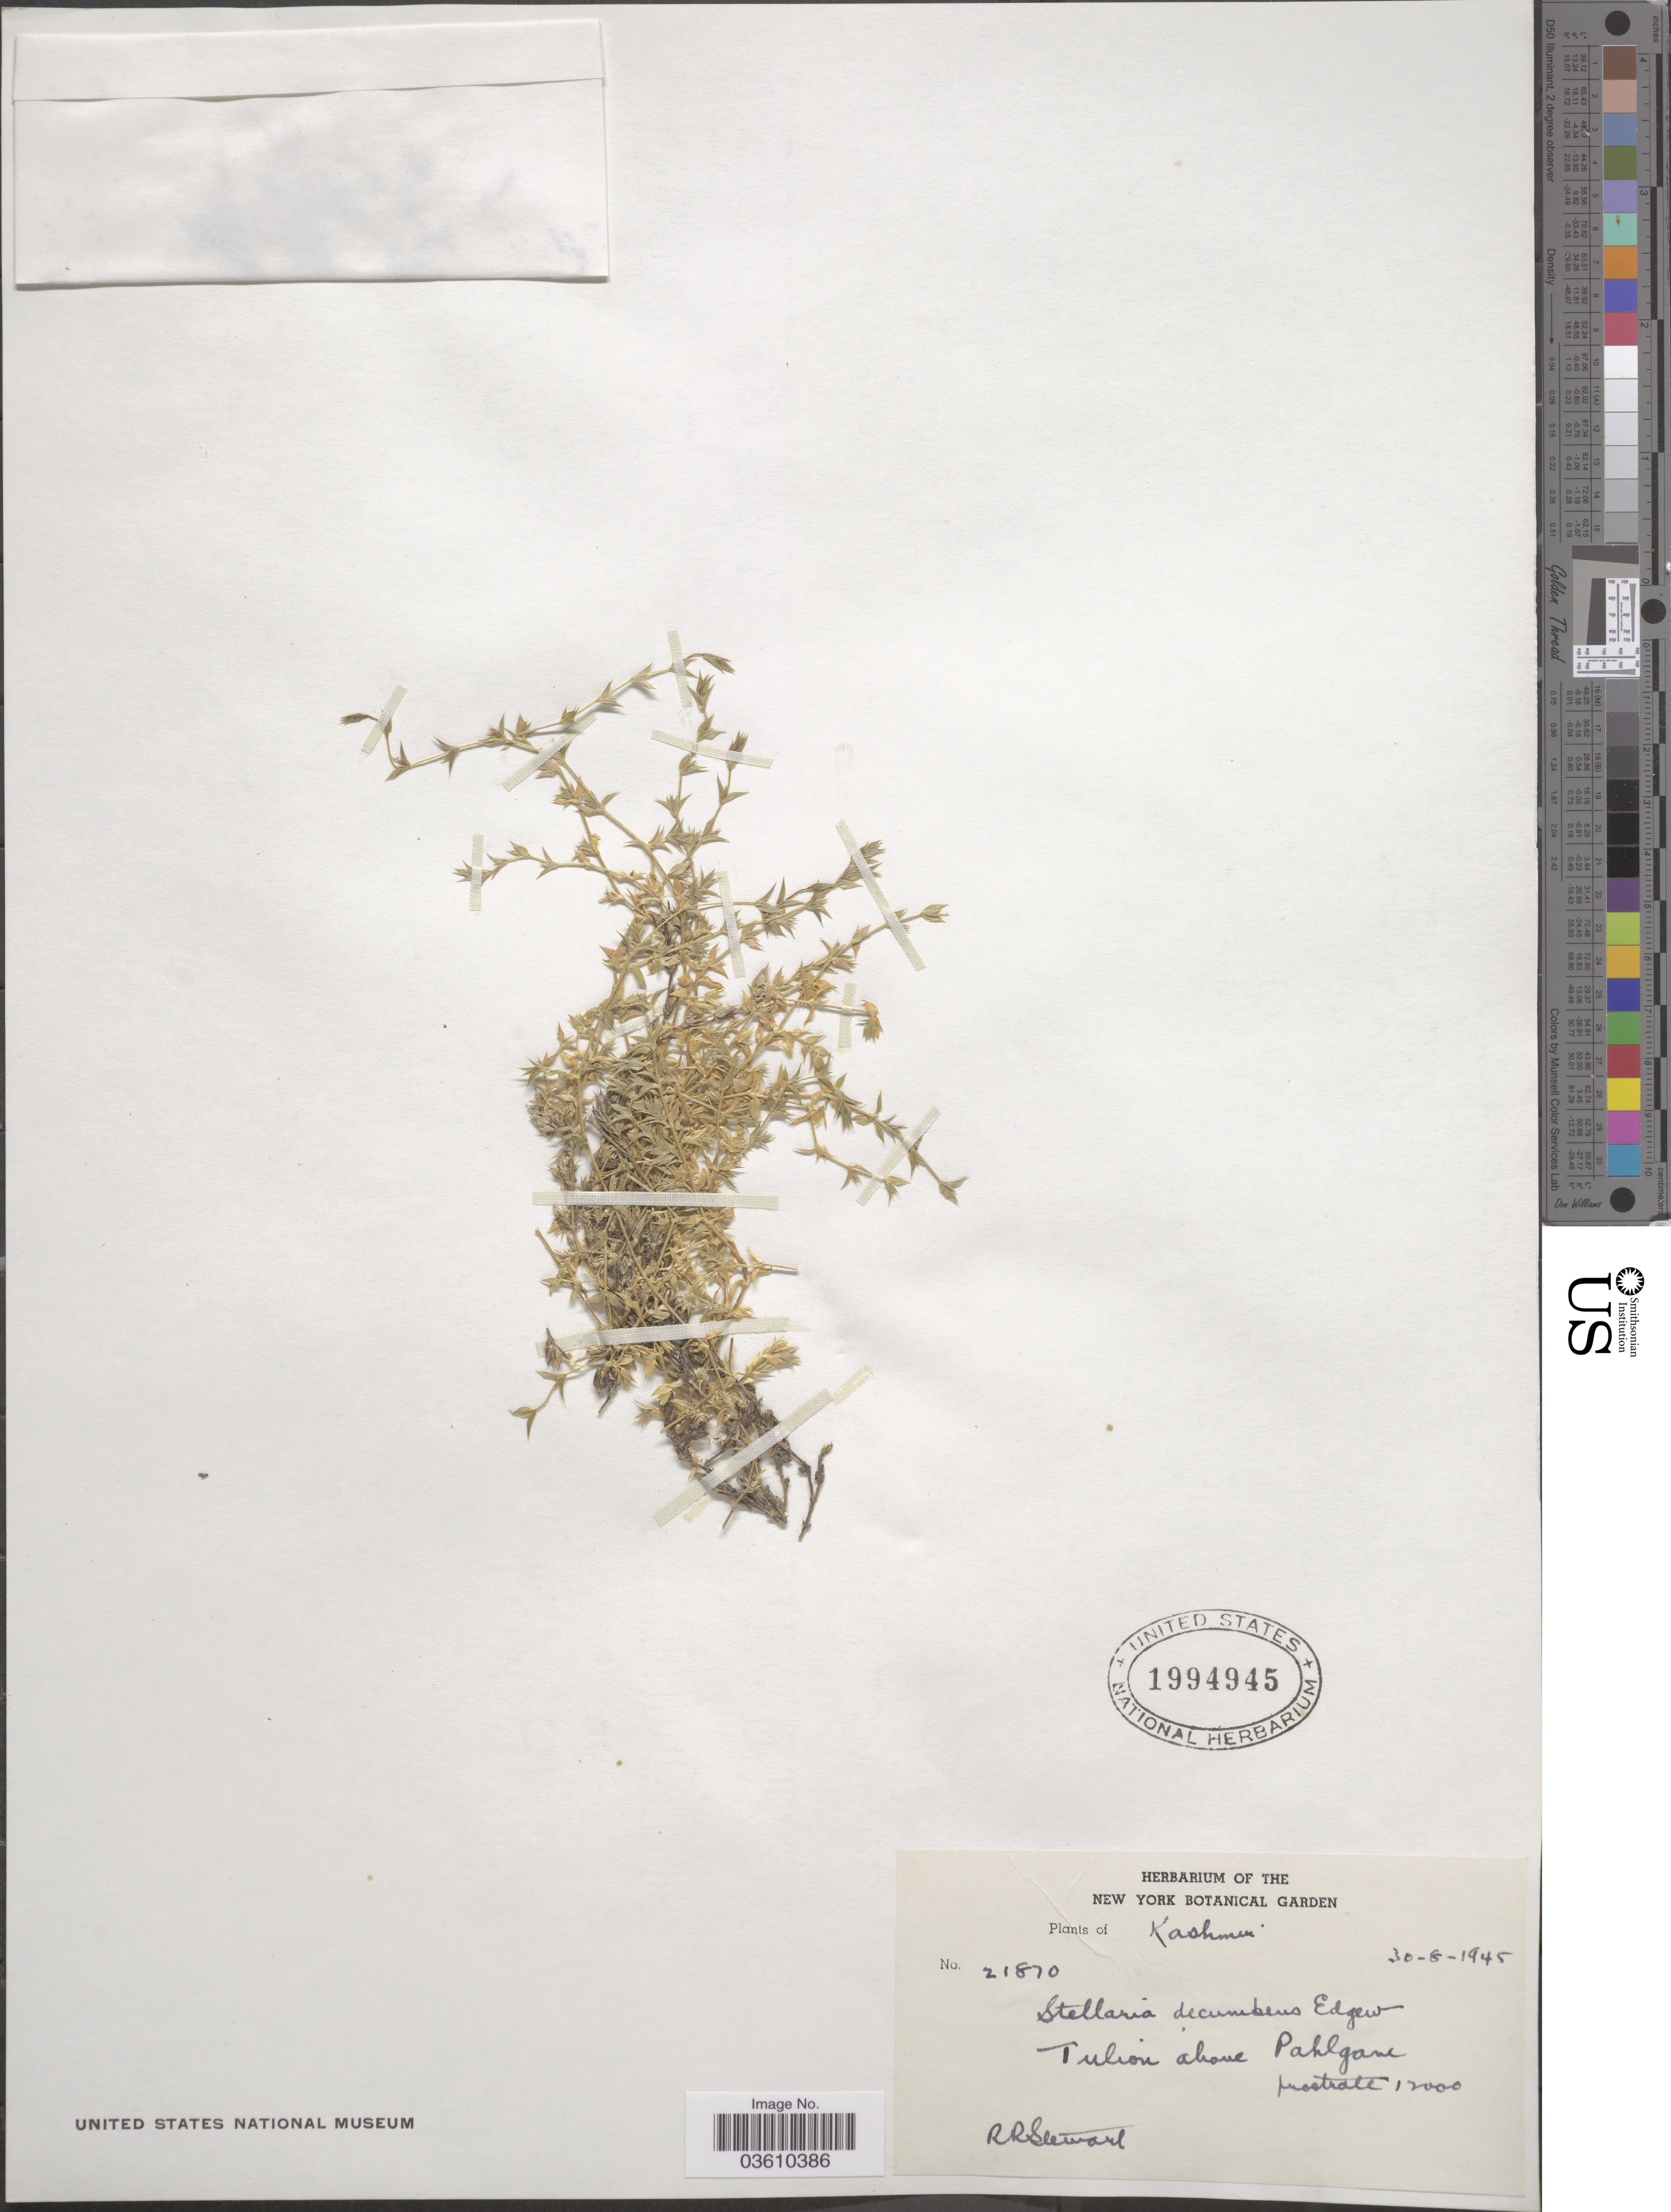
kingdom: Plantae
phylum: Tracheophyta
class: Magnoliopsida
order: Caryophyllales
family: Caryophyllaceae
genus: Stellaria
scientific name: Stellaria decumbens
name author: Edgew.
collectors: R. Stewart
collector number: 21870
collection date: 1945-08-30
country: India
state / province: Jammu and Kashmir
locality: Kashmir. Tulion above Pahlgam.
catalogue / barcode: US 1994945